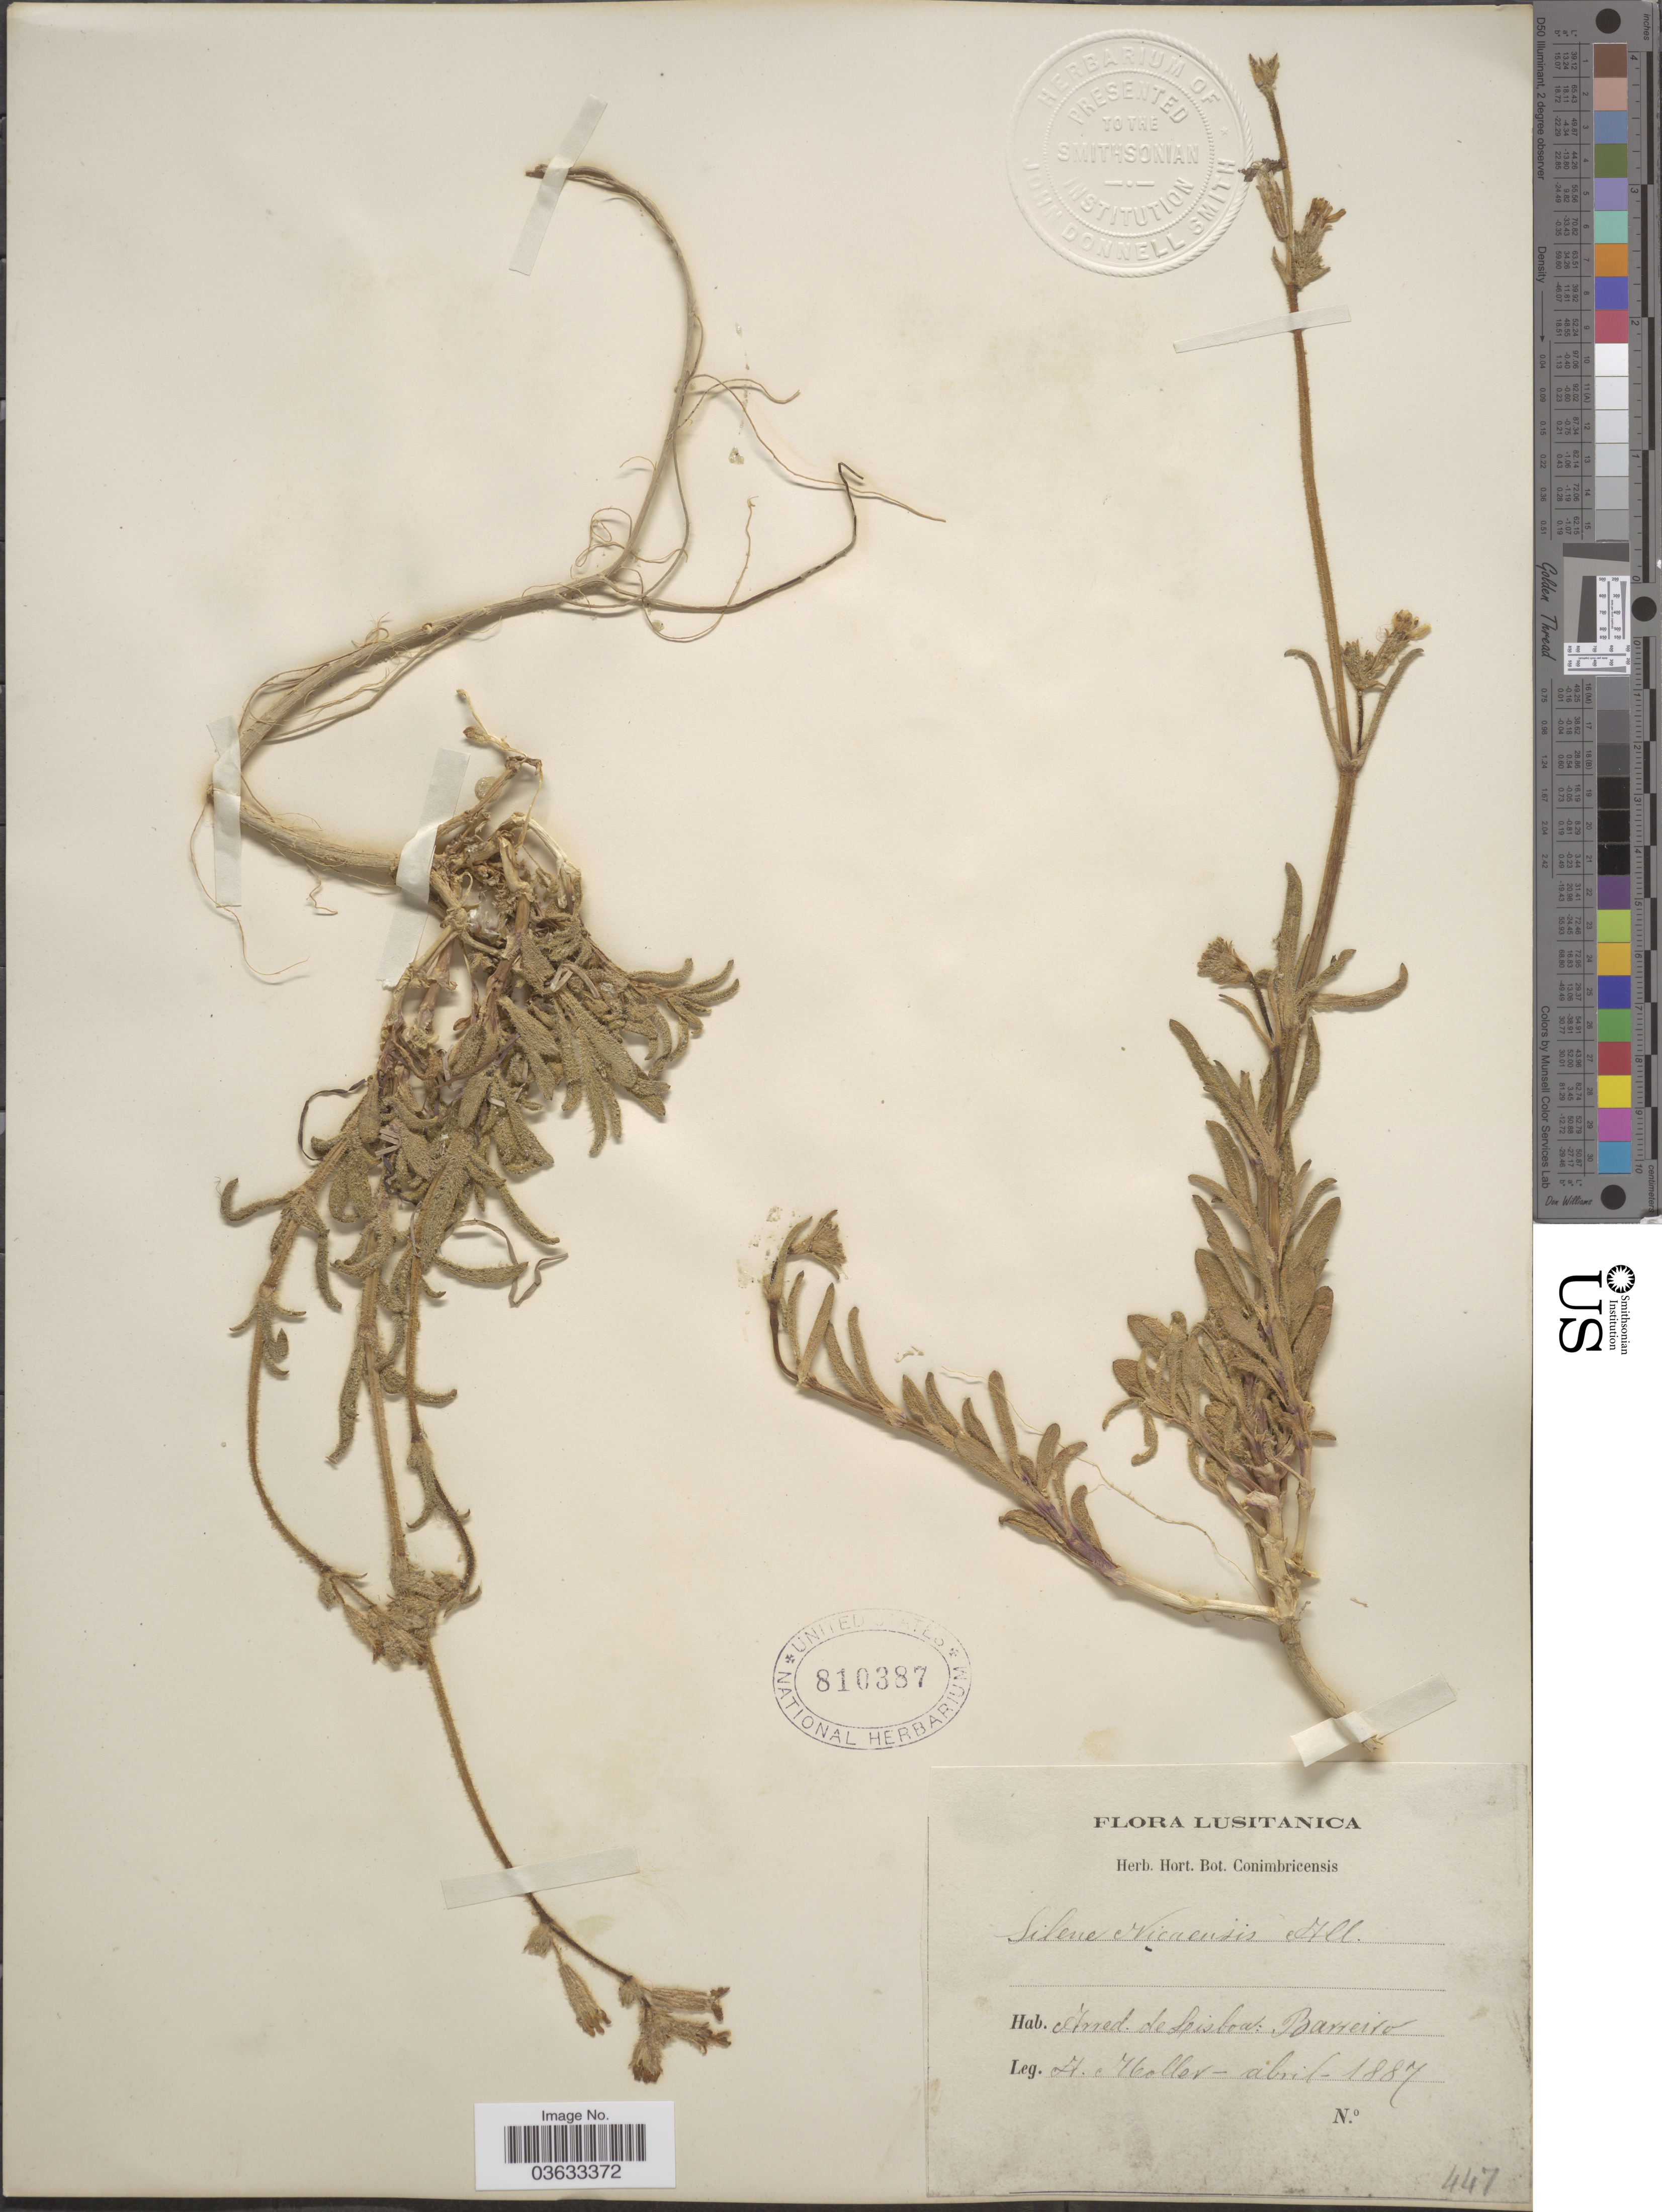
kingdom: Plantae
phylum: Tracheophyta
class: Magnoliopsida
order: Caryophyllales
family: Caryophyllaceae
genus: Silene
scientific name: Silene nicaeensis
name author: All.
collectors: A. Moller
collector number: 447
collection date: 1887-04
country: Portugal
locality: Lusitanica. Arred de Lisboa: Barreiro.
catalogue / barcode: US 810387